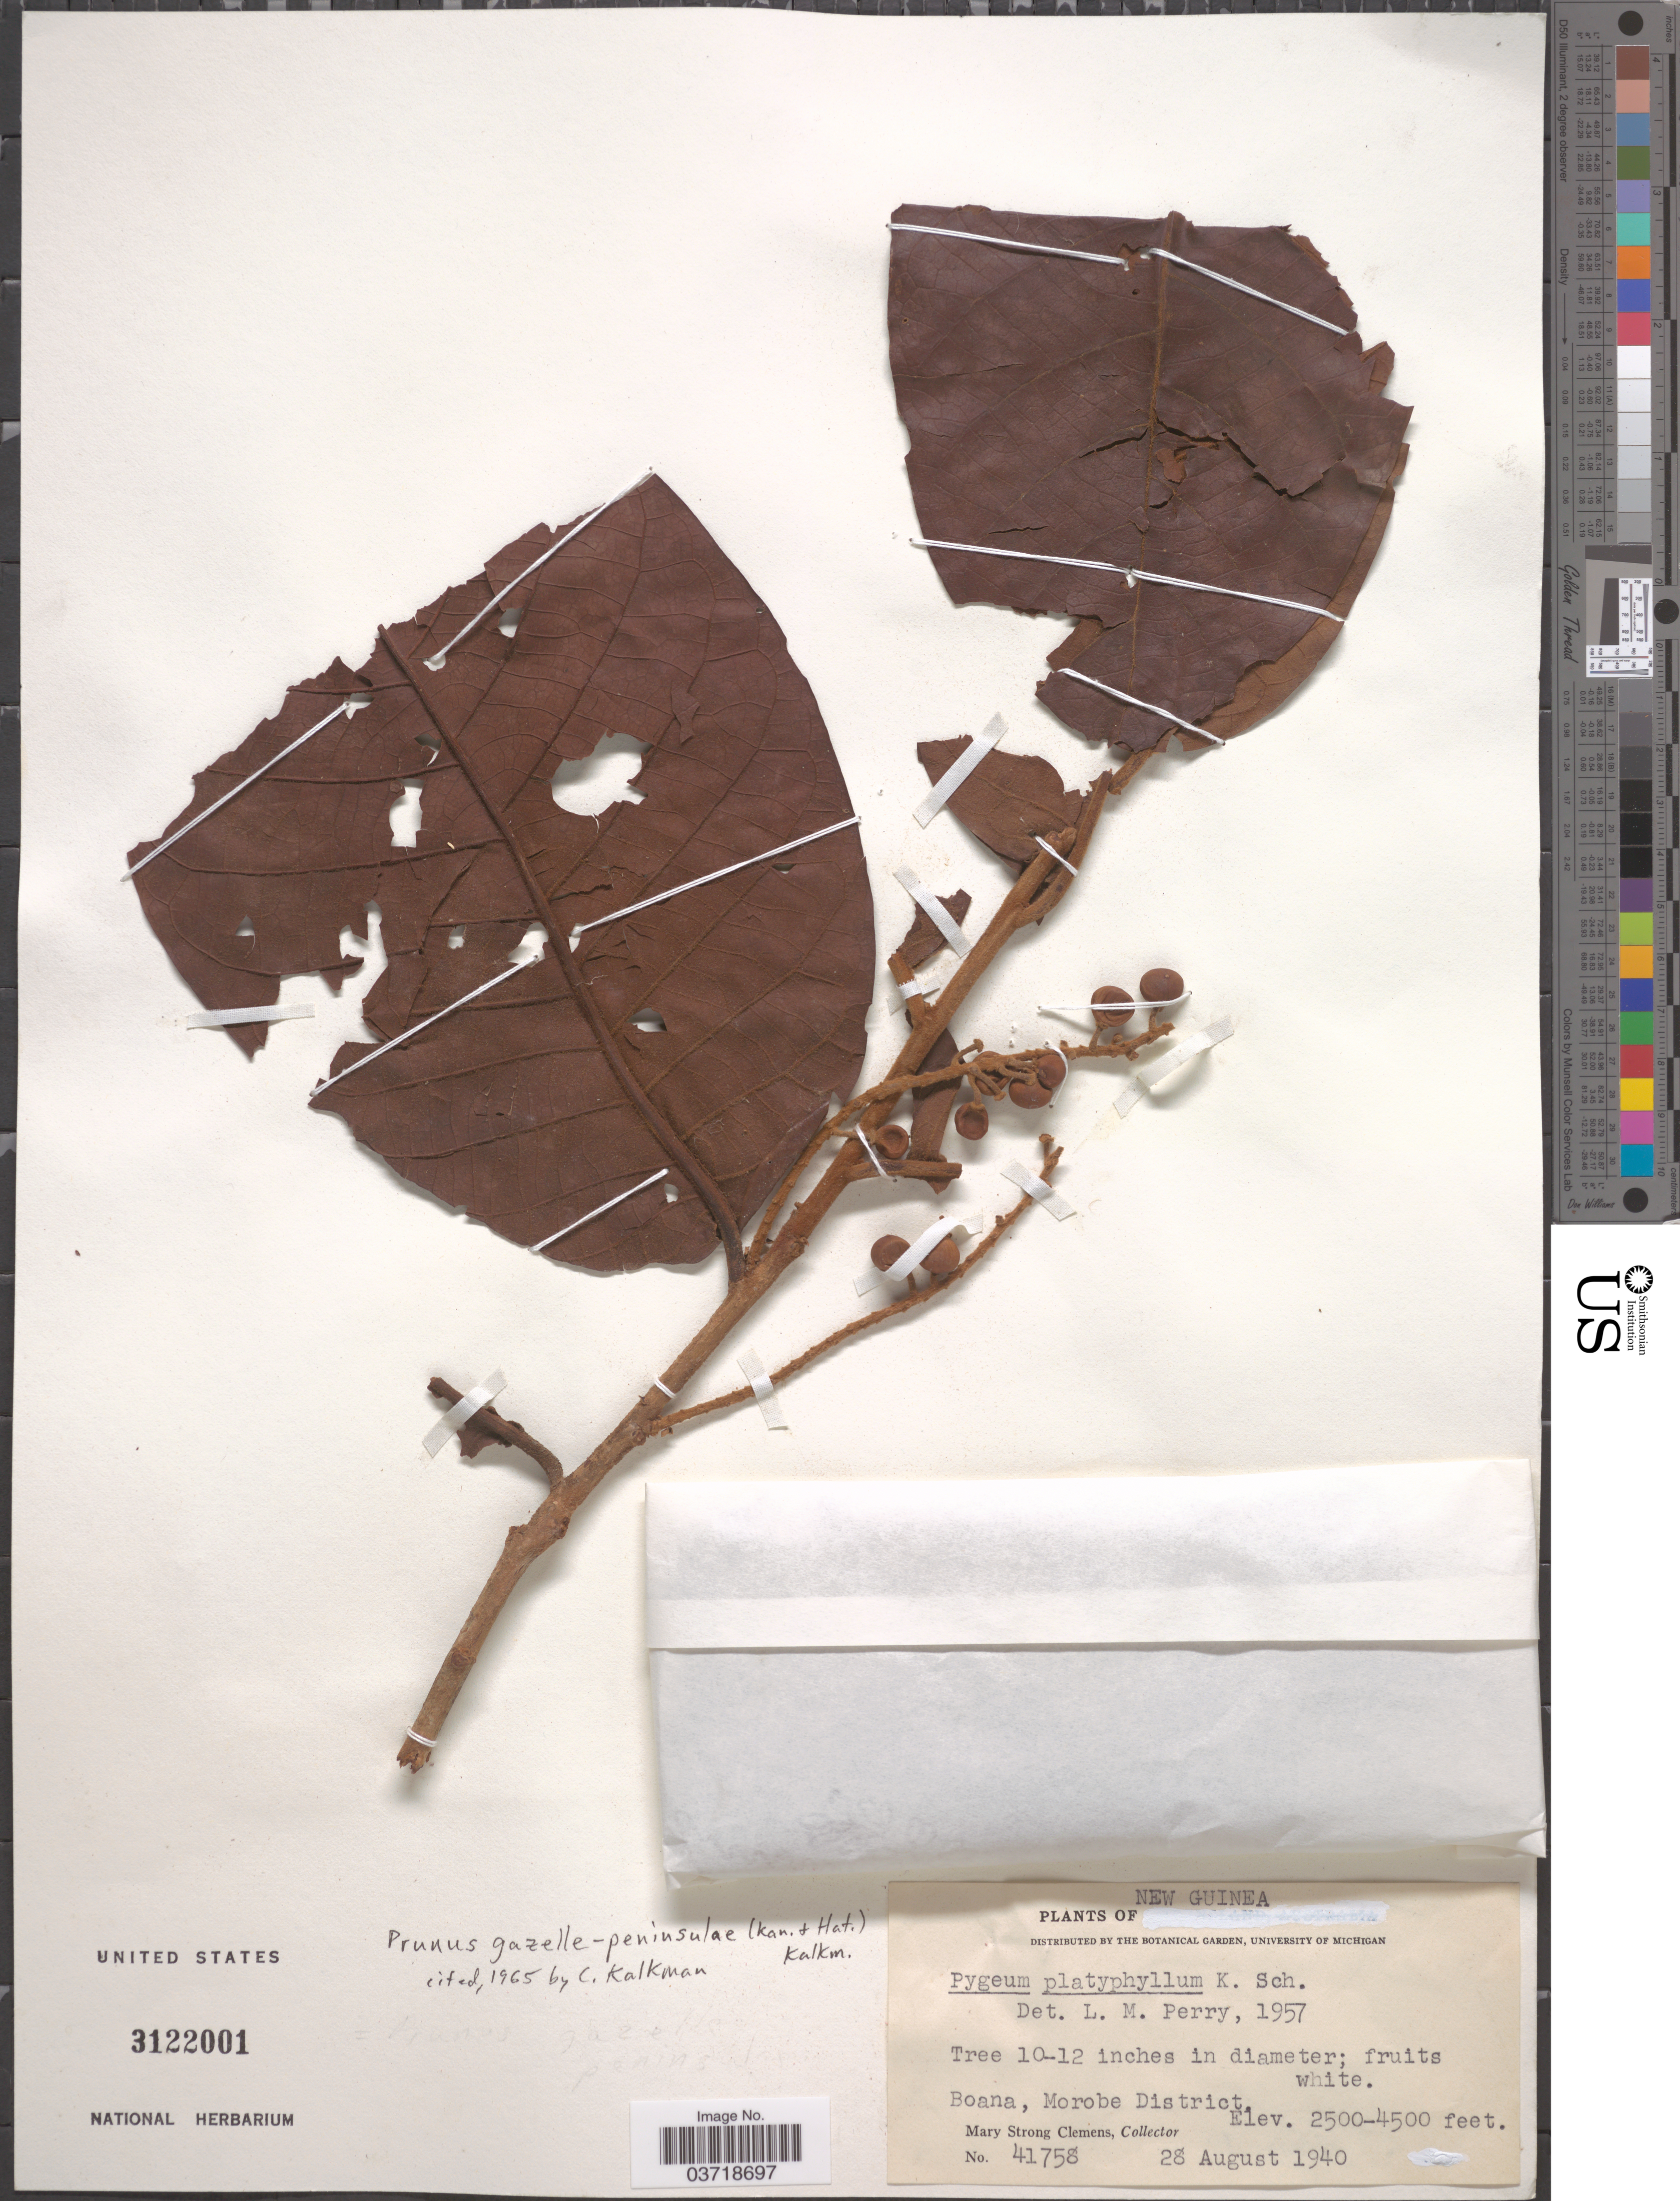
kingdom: Plantae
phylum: Tracheophyta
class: Magnoliopsida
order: Rosales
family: Rosaceae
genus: Prunus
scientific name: Prunus gazelle-peninsulae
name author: (Kaneh. & Hatus.) Kalkman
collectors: M. S. Clemens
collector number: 41758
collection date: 1940-08-28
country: Papua New Guinea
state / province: Morobe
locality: New Guinea. Boana, Morobe District.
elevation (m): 762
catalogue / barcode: US 3122001